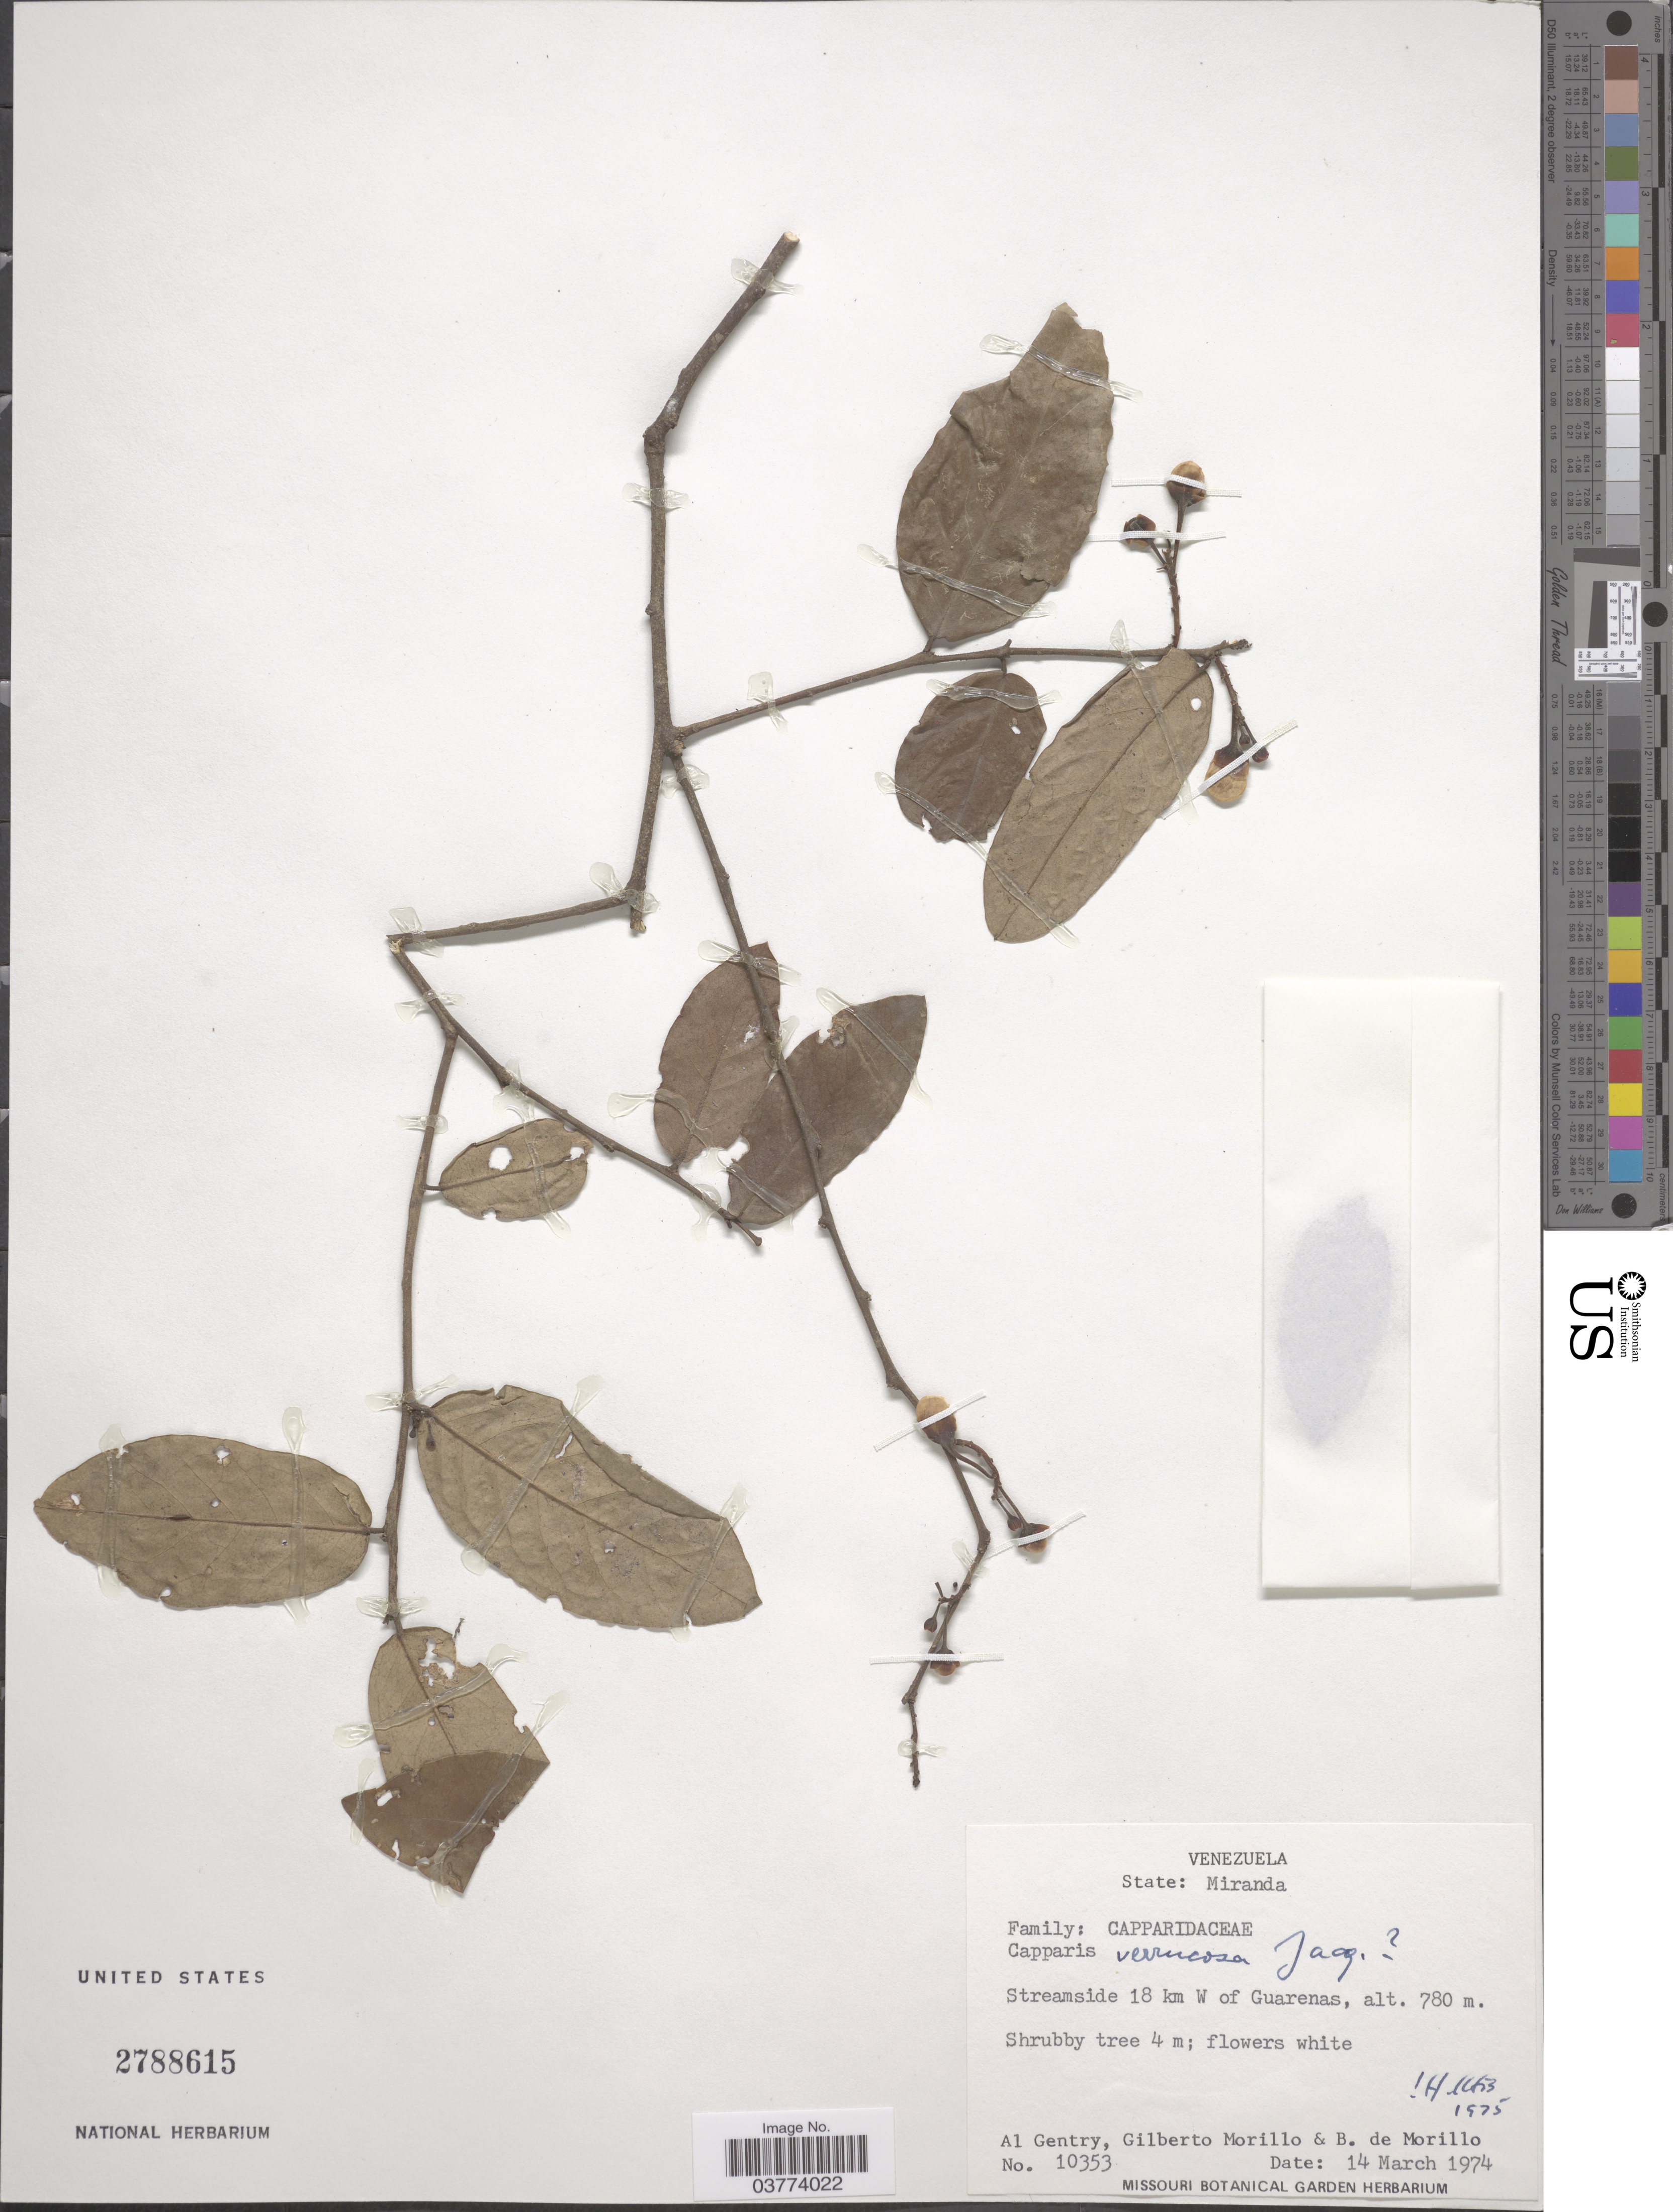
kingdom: Plantae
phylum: Tracheophyta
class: Magnoliopsida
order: Brassicales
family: Capparaceae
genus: Cynophalla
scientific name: Cynophalla verrucosa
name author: (Jacq.) J. Presl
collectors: A. H. Gentry, G. N. Morillo & B. Morillo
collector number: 10353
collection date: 1974-03-14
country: Venezuela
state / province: Miranda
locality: Streamside 18 km W of Guarenas.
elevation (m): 780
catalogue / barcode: US 2788615